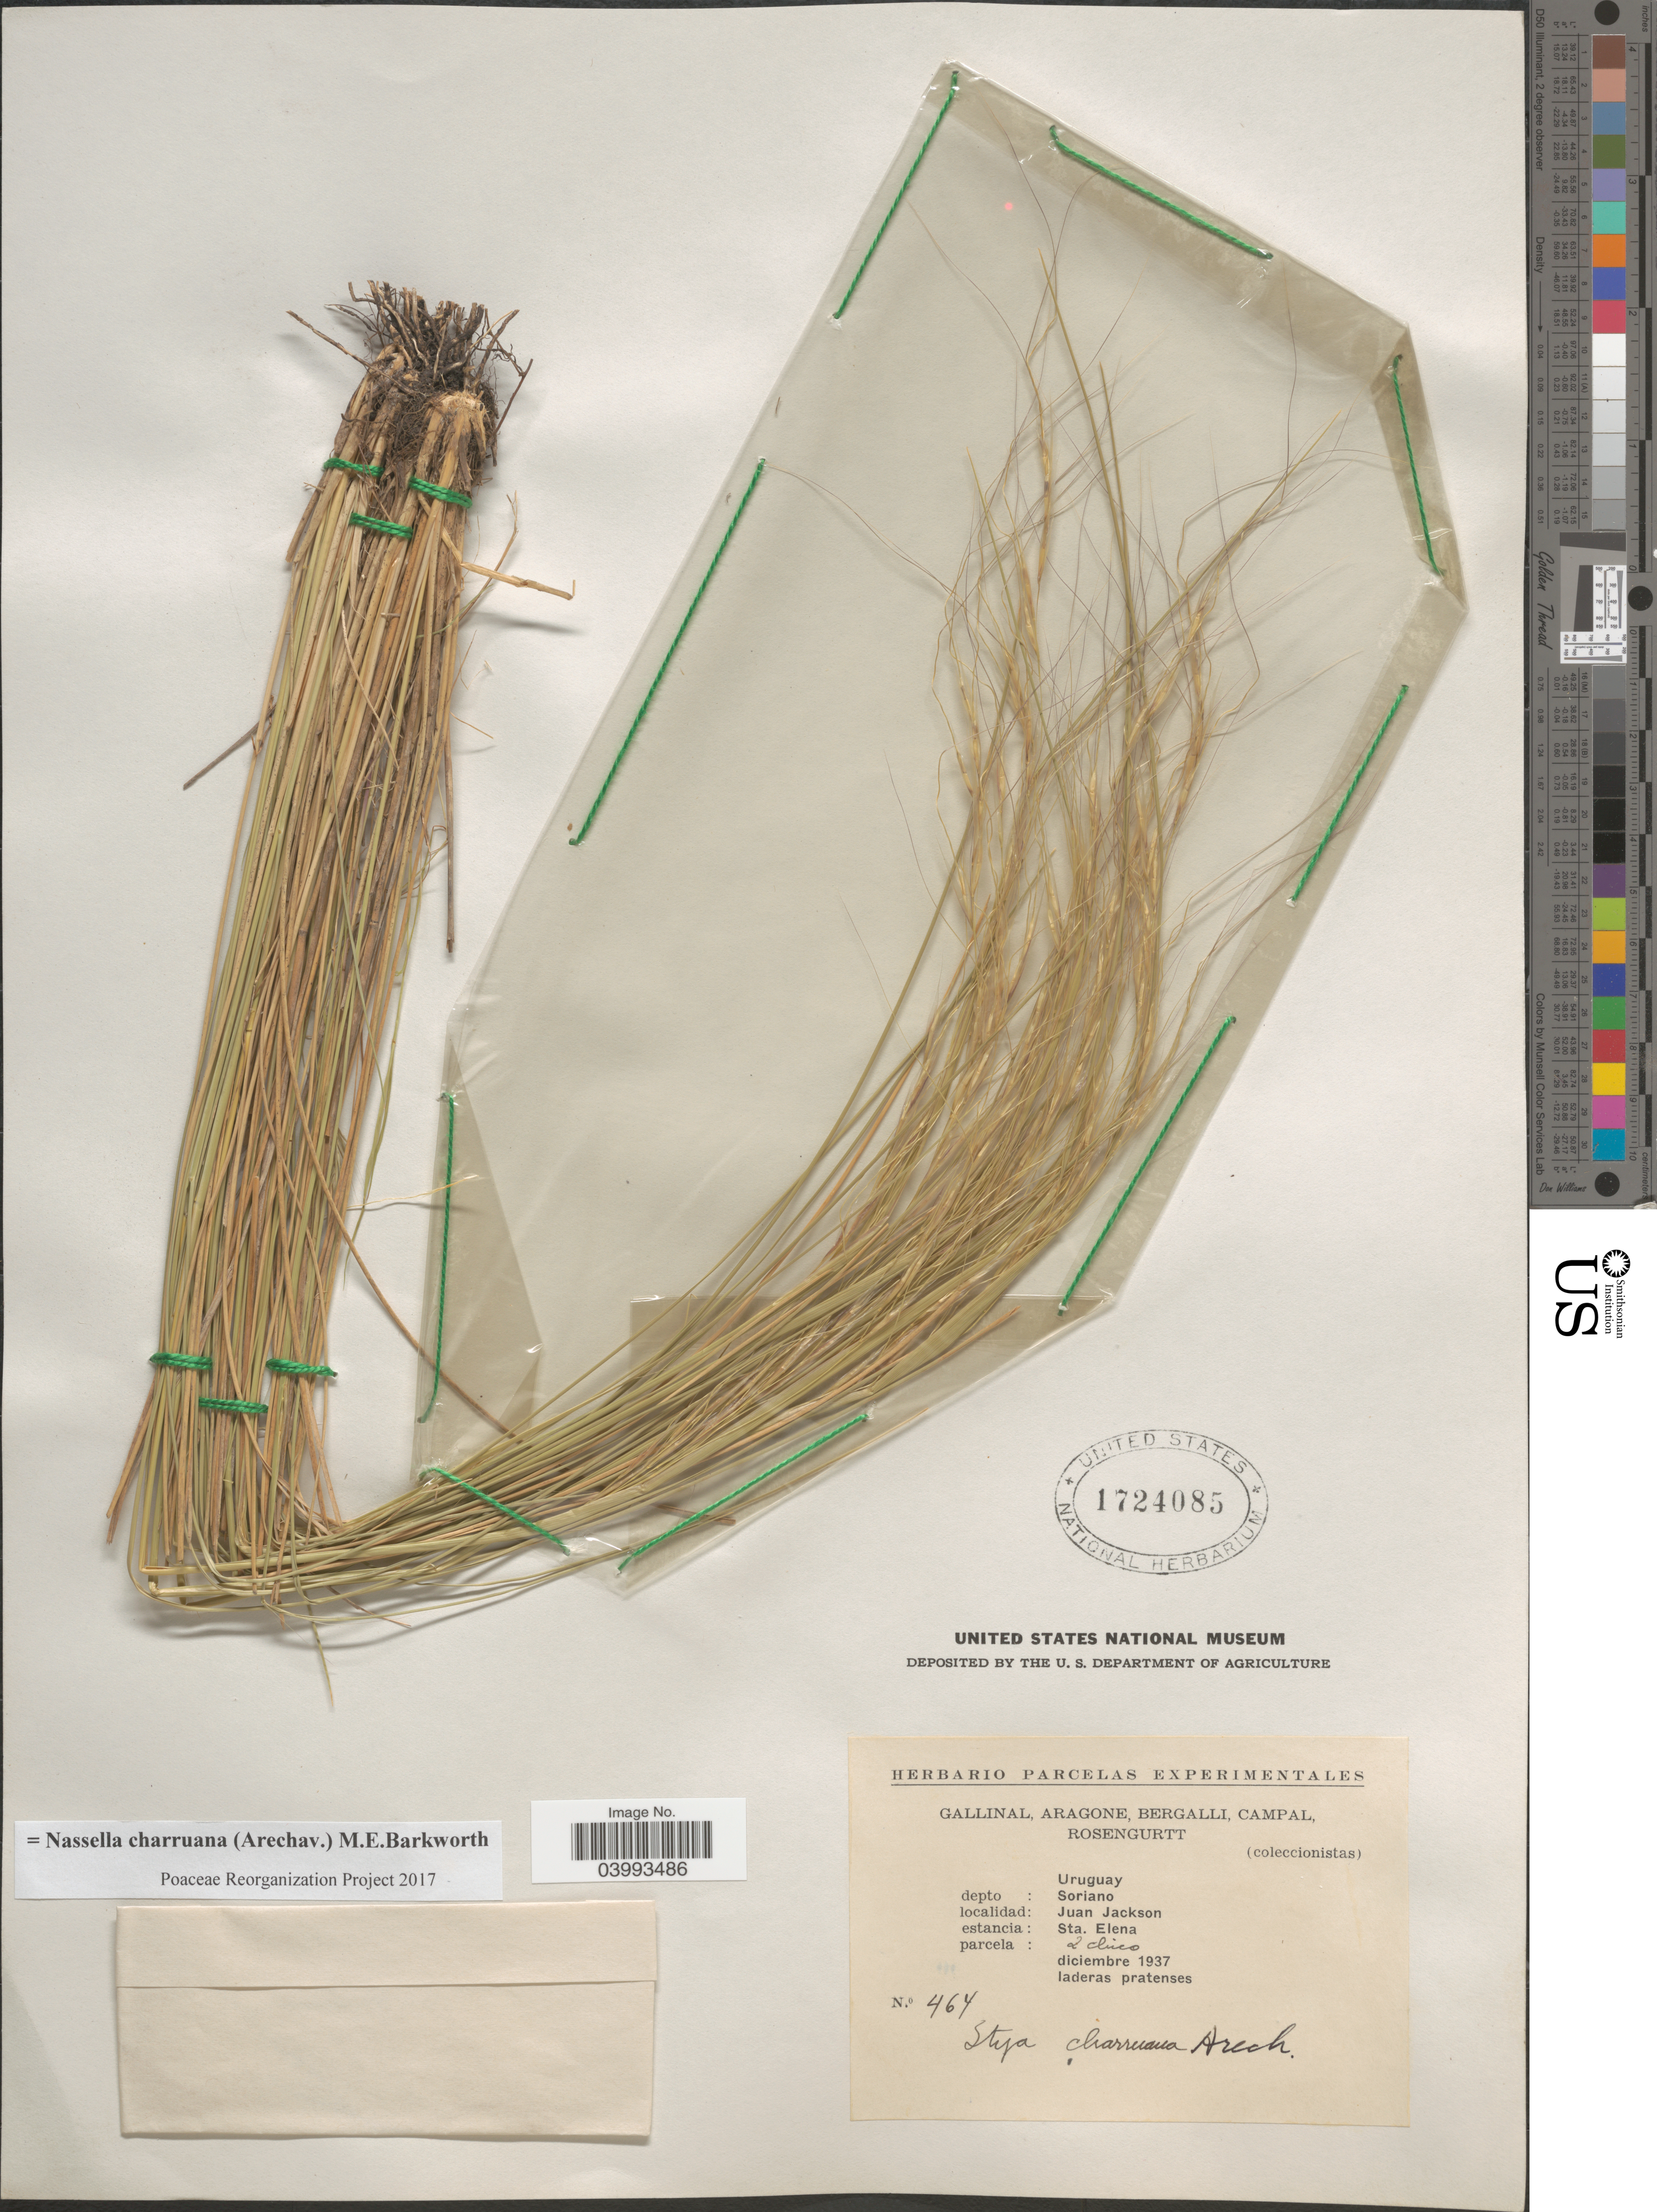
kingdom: Plantae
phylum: Tracheophyta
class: Liliopsida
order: Poales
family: Poaceae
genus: Nassella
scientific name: Nassella charruana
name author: (Arechav.) Barkworth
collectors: -. Gallinal, -- Aragone, -- Bergalli, -- Campal & Rosengurtt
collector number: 464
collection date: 1937-12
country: Uruguay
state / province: Soriano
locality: Depto: Soriano. Juan Jackson. Estancia: Sta. Elena.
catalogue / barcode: US 1724085